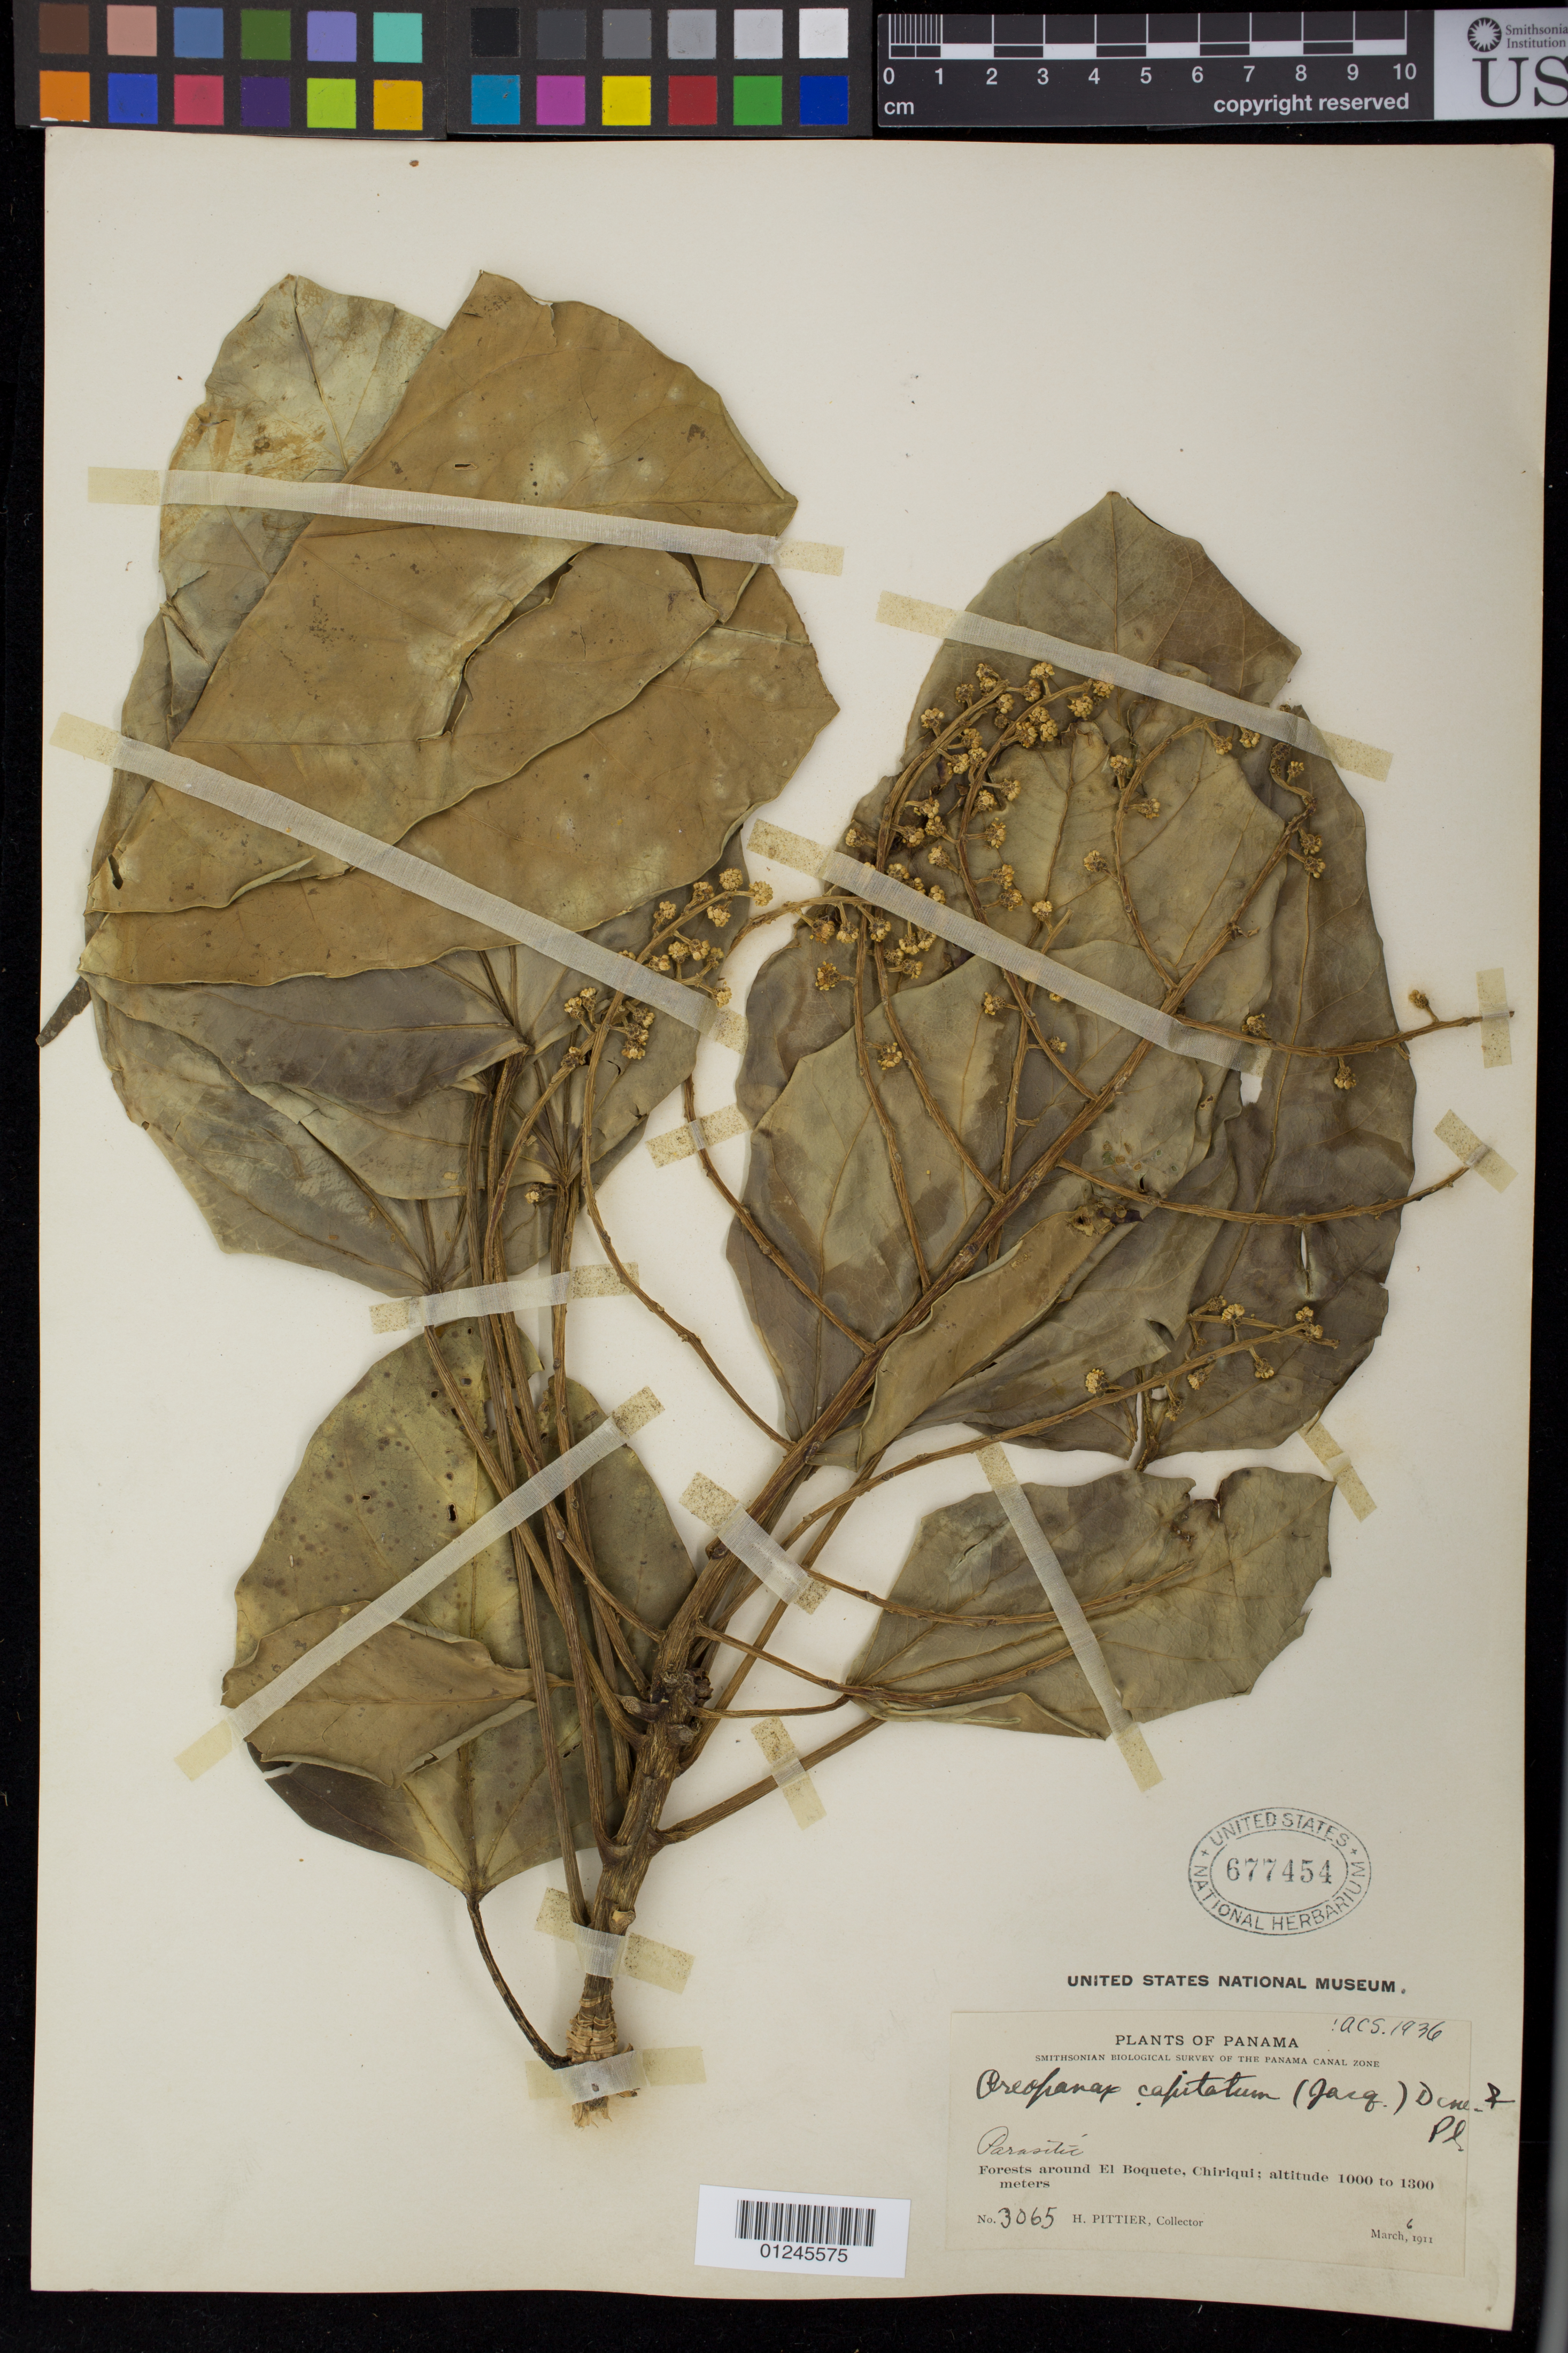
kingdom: Plantae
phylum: Tracheophyta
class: Magnoliopsida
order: Apiales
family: Araliaceae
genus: Oreopanax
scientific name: Oreopanax capitatus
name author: (Jacq.) Decne. & Planch.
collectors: H. F. Pittier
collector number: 3065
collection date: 1911-03-06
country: Panama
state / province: Chiriqui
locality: Forests around El Boquete.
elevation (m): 1000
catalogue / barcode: US 677454